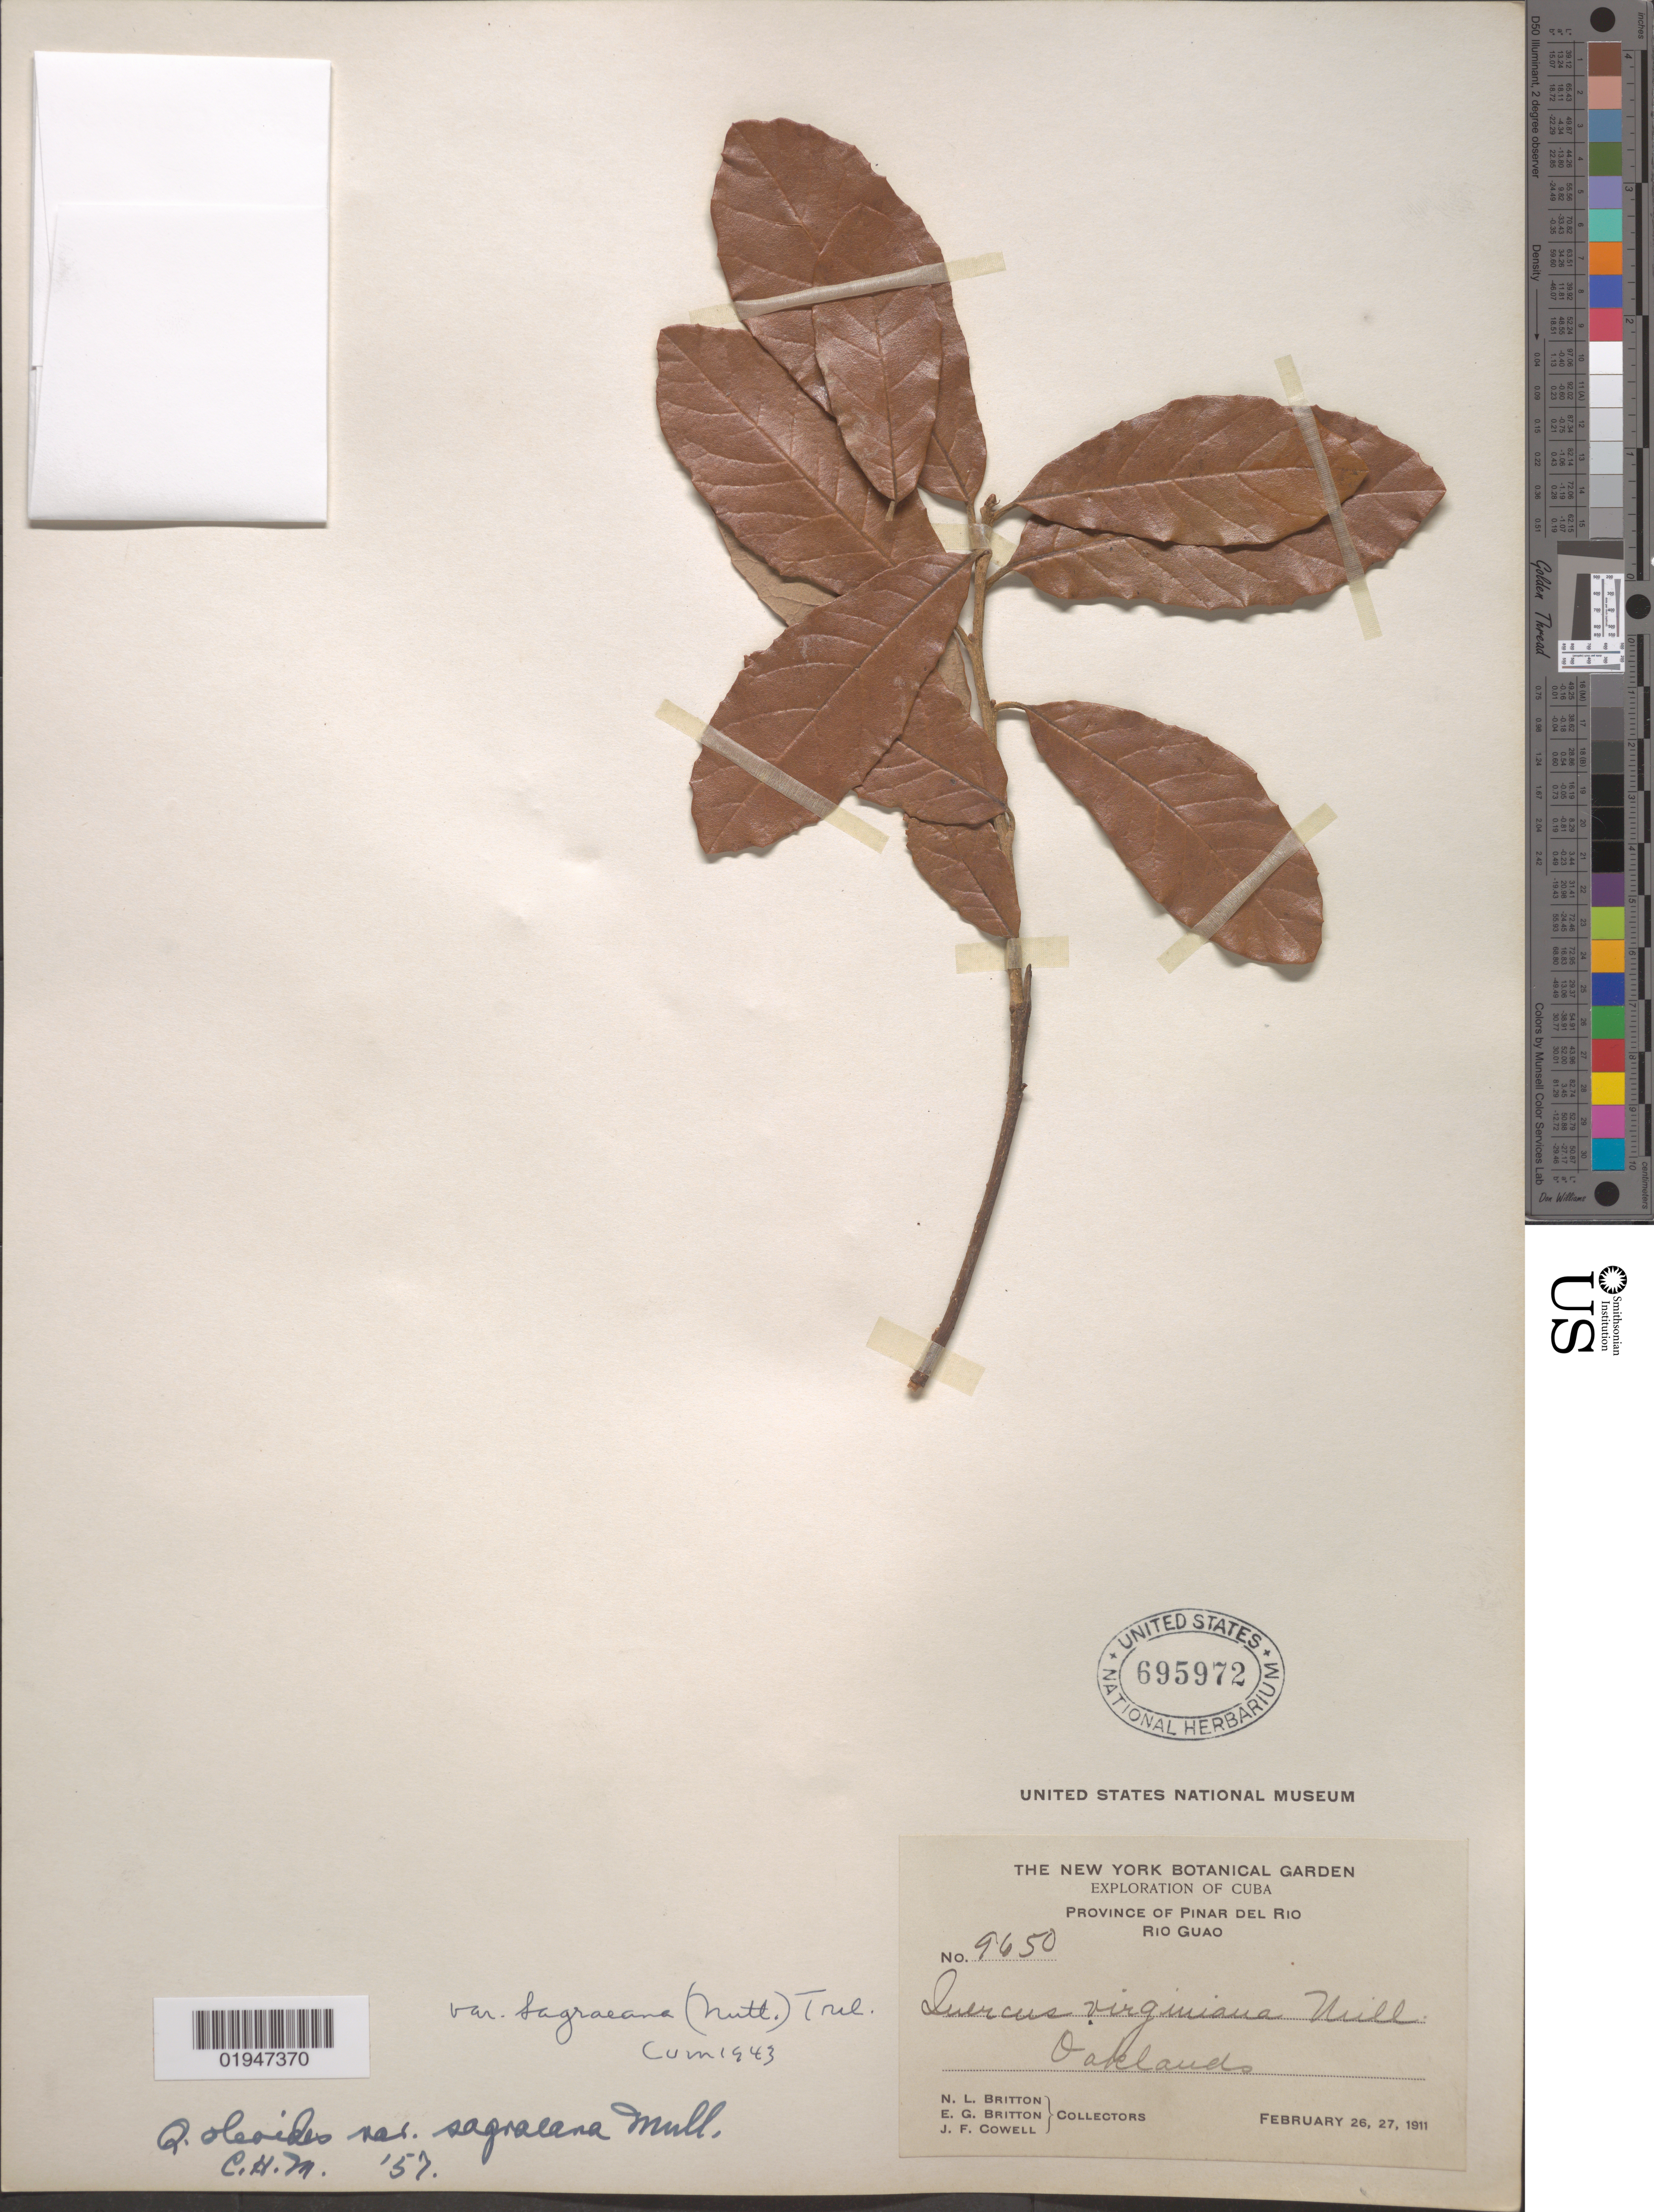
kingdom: Plantae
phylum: Tracheophyta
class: Magnoliopsida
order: Fagales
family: Fagaceae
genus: Quercus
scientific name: Quercus oleoides var. sagraeana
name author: Schltdl. & Cham.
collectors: N. Britton, E. G. Britton & J. F. Cowell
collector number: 9650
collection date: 1911-02-26/1911-02-27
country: Cuba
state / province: Pinar del Rio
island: Cuba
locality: Rio Guao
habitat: Oaklands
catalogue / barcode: US 695972